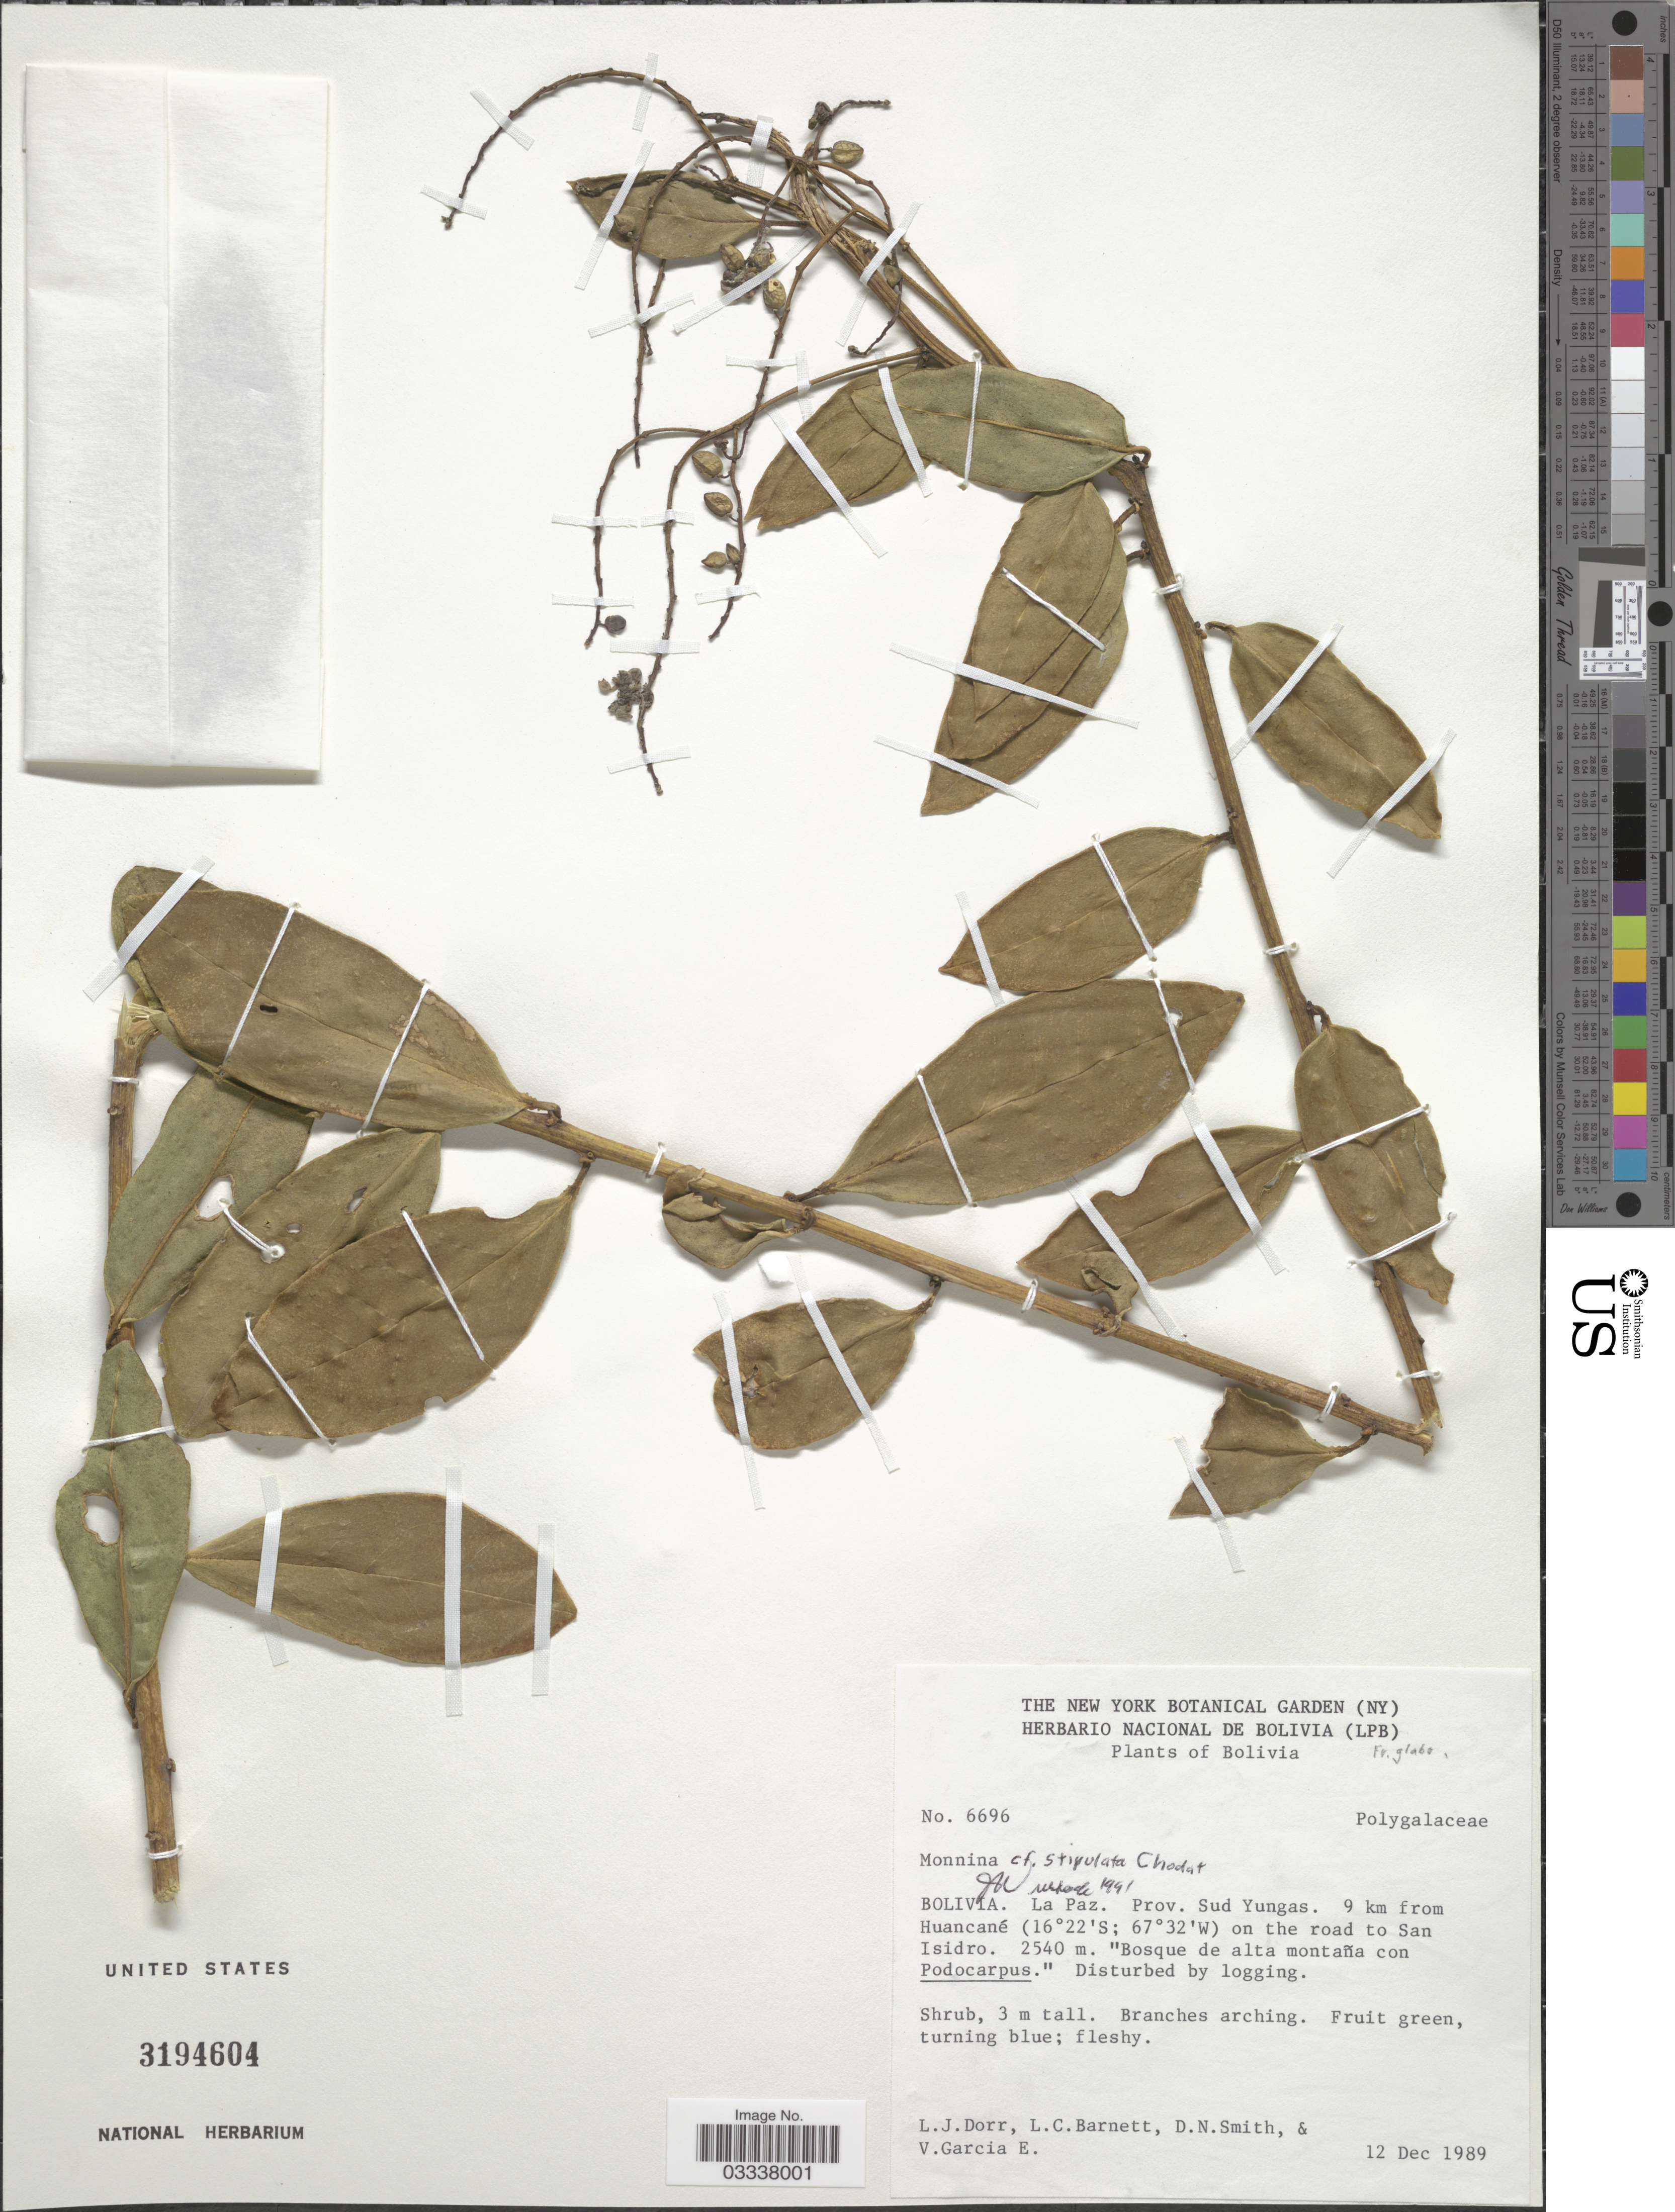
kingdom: Plantae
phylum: Tracheophyta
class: Magnoliopsida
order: Fabales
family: Polygalaceae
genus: Monnina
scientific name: Monnina stipulata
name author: Chodat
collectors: L. J. Dorr, L. C. Barnett, D. Smith & V. Garcia E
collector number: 6696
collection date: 1989-12-12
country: Bolivia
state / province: La Paz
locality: Prov. Sud Yungas. 9 km from Huancané on the road to San Isidro.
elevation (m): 2540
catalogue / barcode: US 3194604